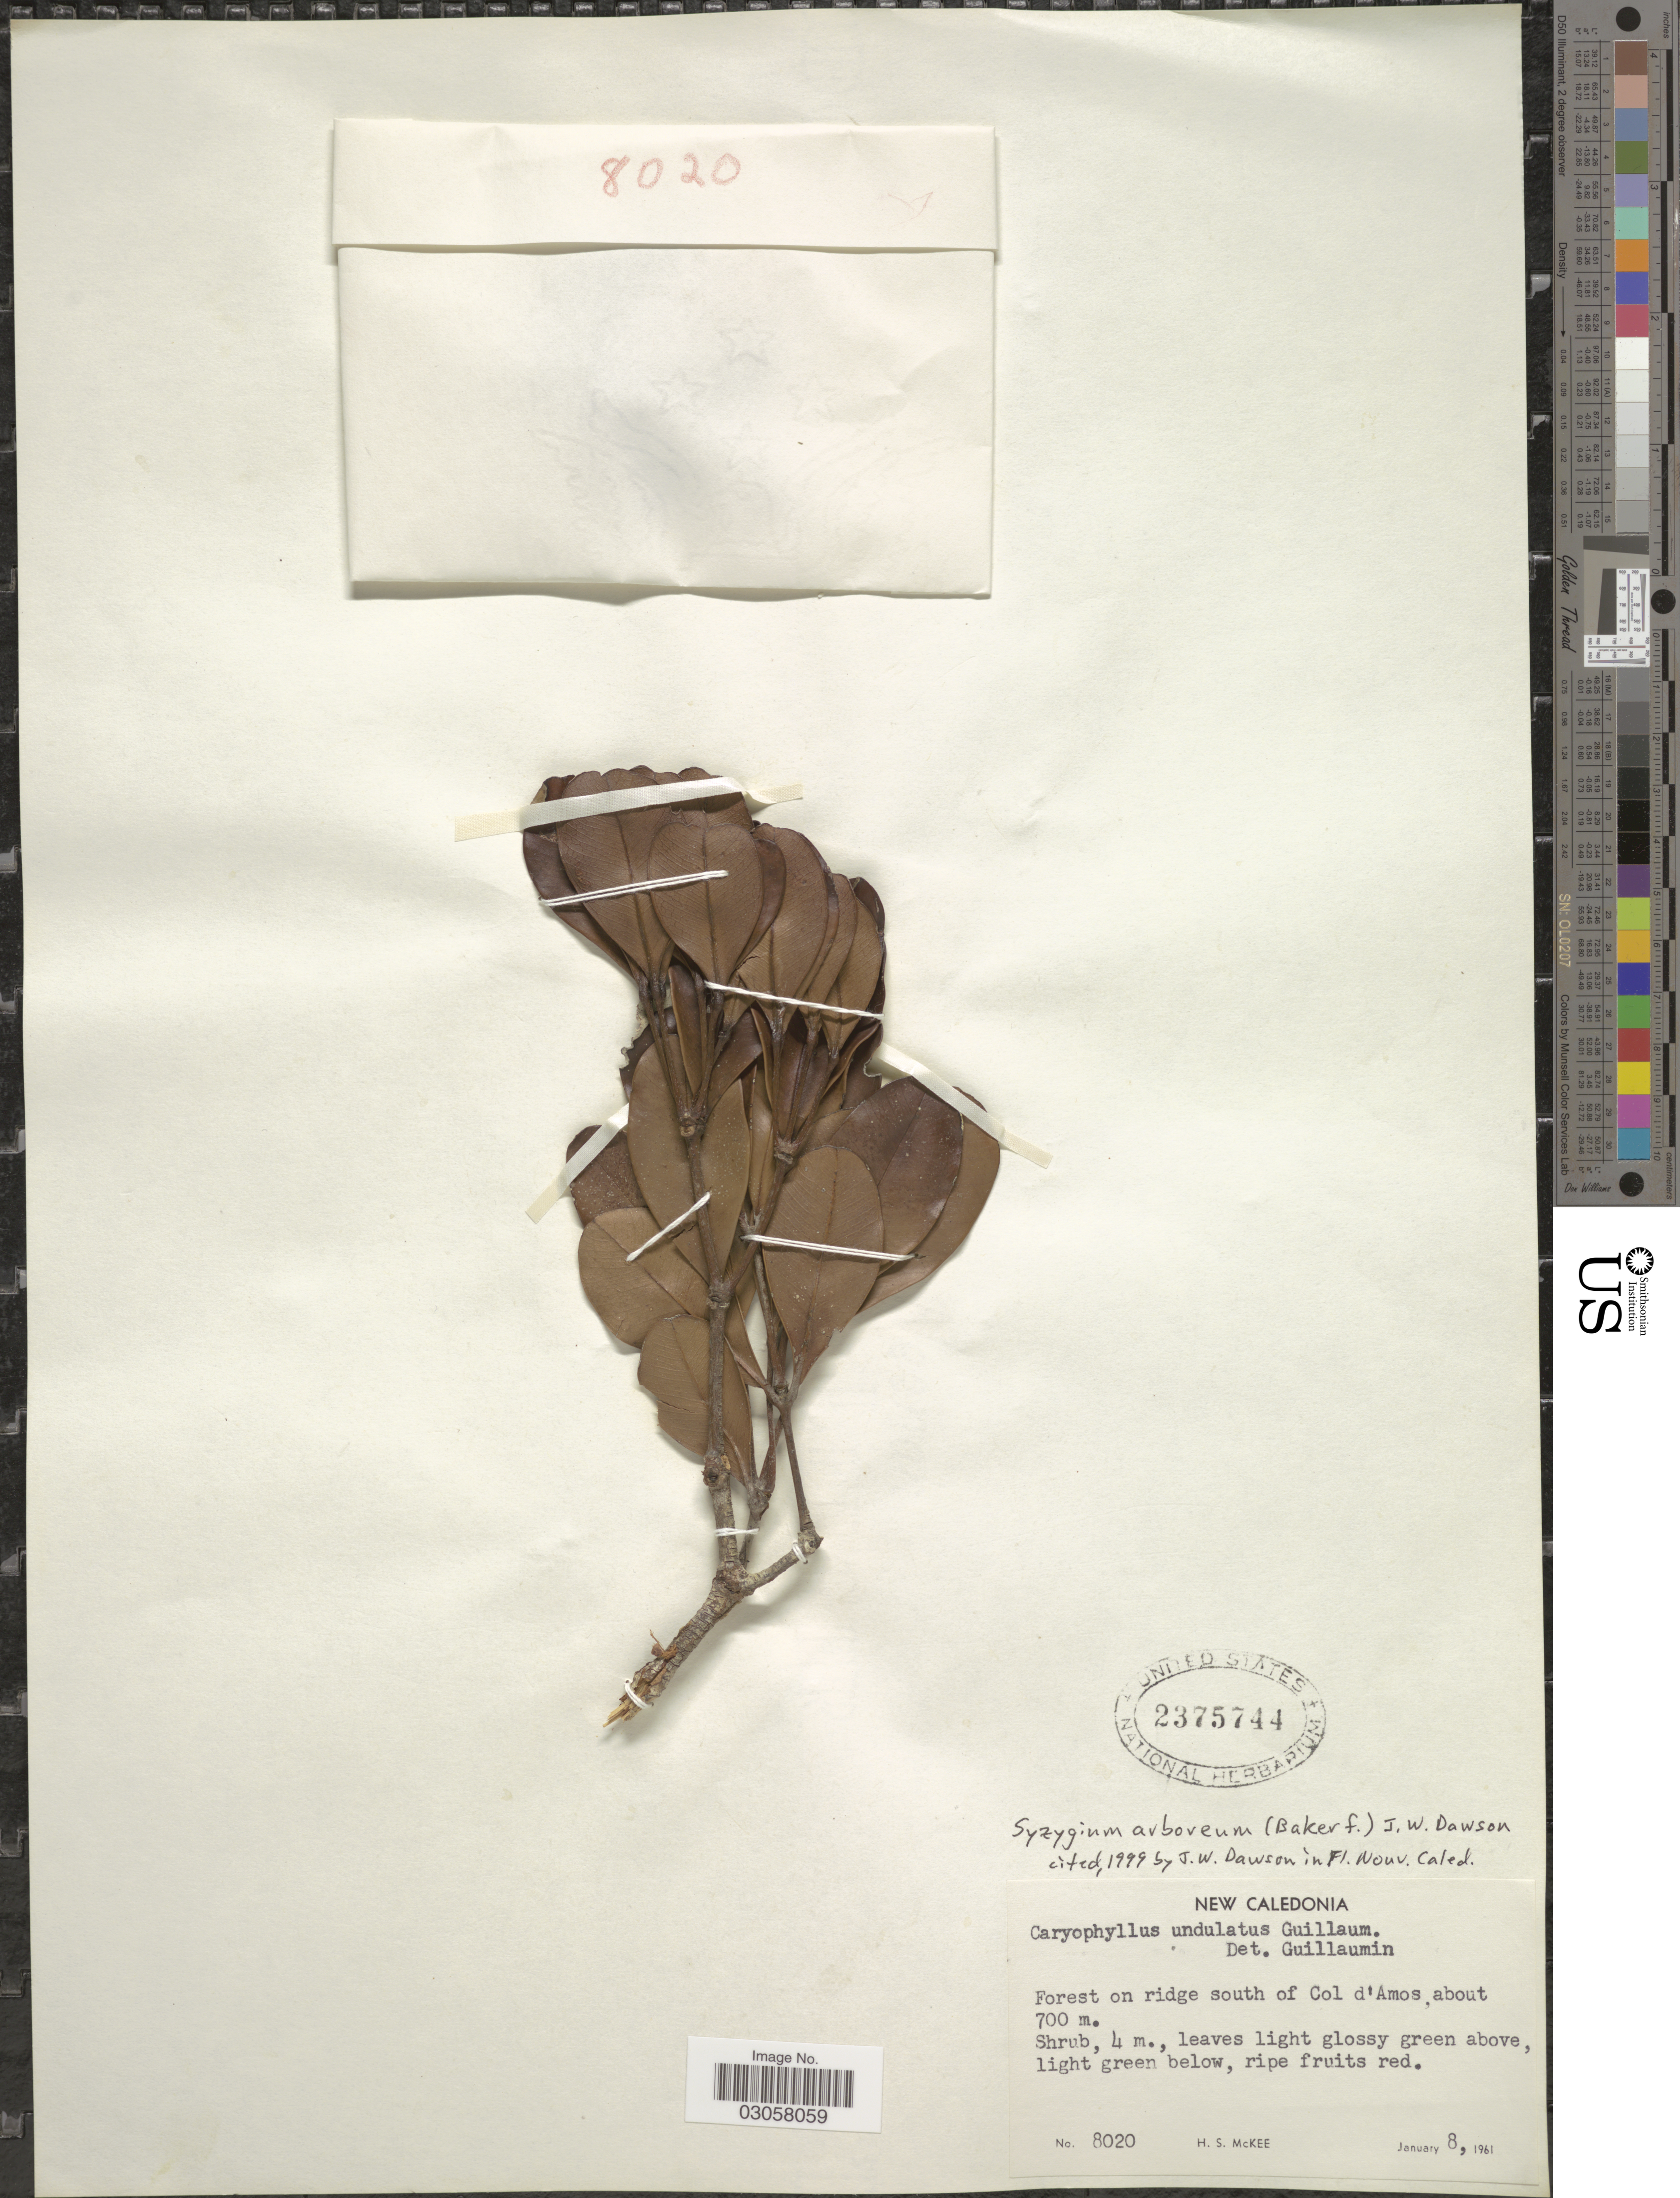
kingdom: Plantae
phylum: Tracheophyta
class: Magnoliopsida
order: Myrtales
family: Myrtaceae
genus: Syzygium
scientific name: Syzygium arboreum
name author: (Baker f.) J.W. Dawson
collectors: H. S. McKee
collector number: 8020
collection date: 1961-01-08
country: New Caledonia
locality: On ridge south of Col d'Amos.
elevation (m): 700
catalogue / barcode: US 2375744